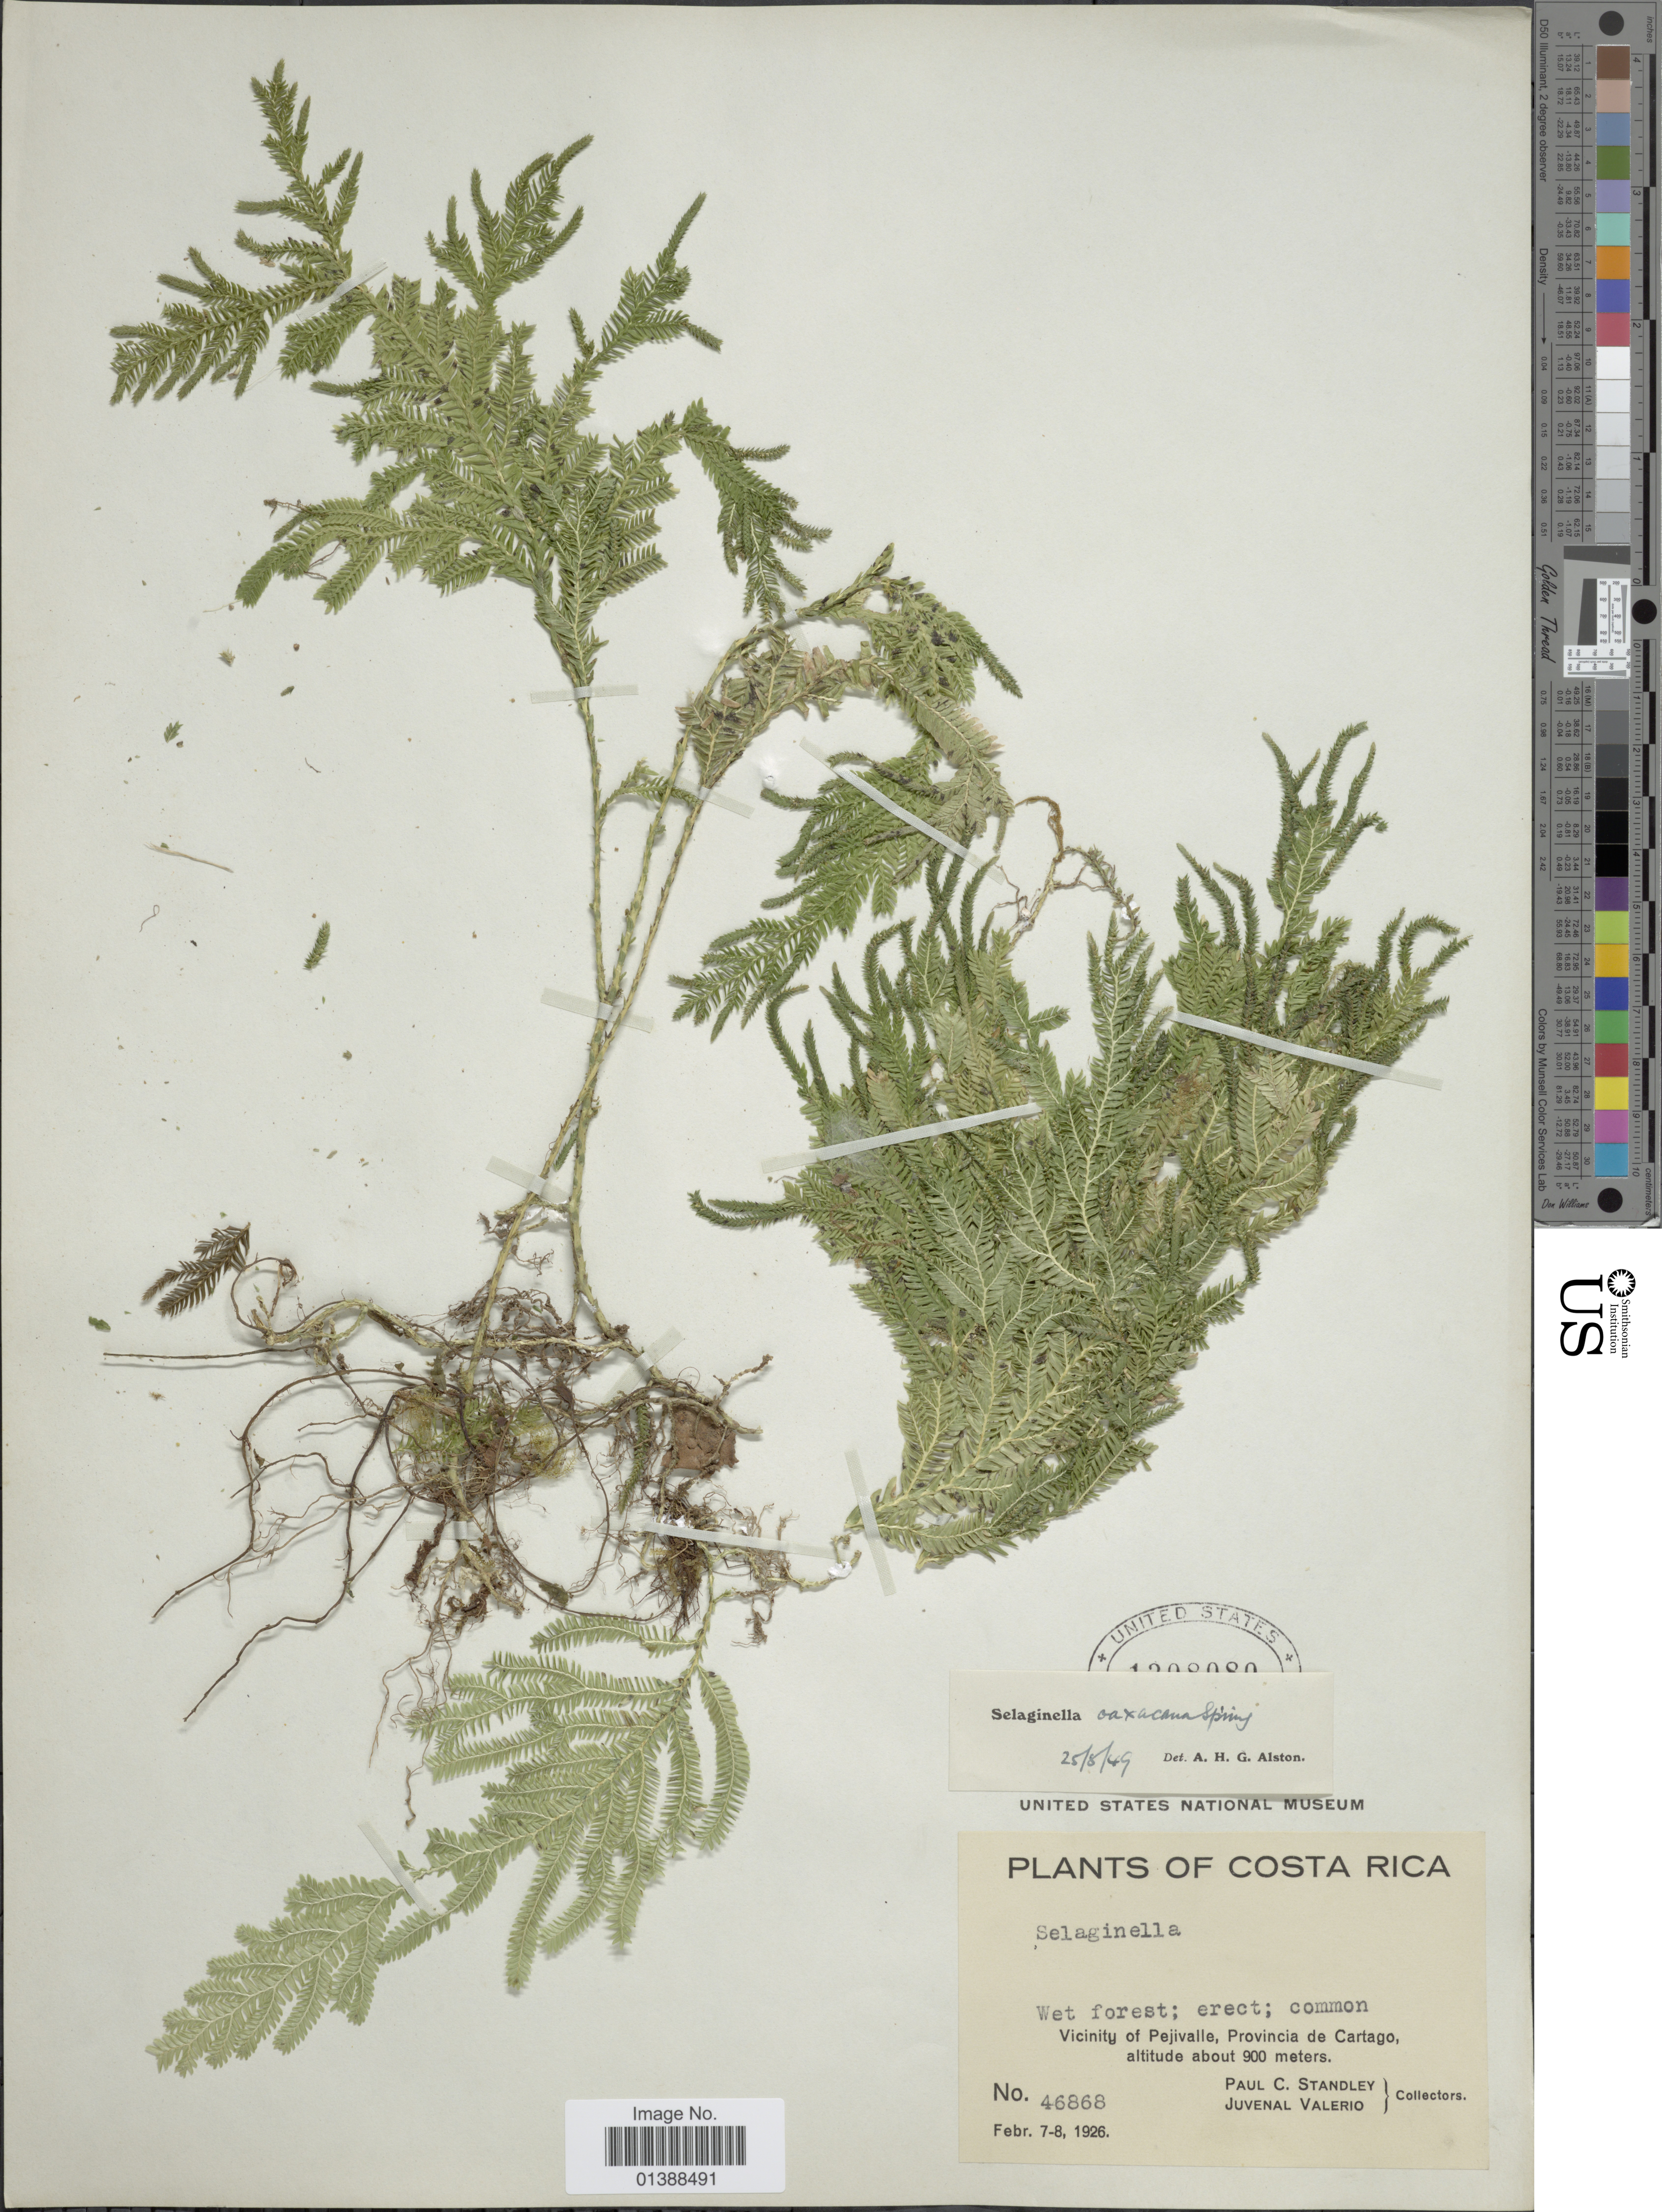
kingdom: Plantae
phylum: Tracheophyta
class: Lycopodiopsida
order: Selaginellales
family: Selaginellaceae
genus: Selaginella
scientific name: Selaginella oaxacana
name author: Spring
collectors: P. C. Standley & J. Valerio R.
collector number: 46868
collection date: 1926-02-07/1926-02-08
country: Costa Rica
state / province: Cartago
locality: Vicinity of Pejivalle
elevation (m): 900